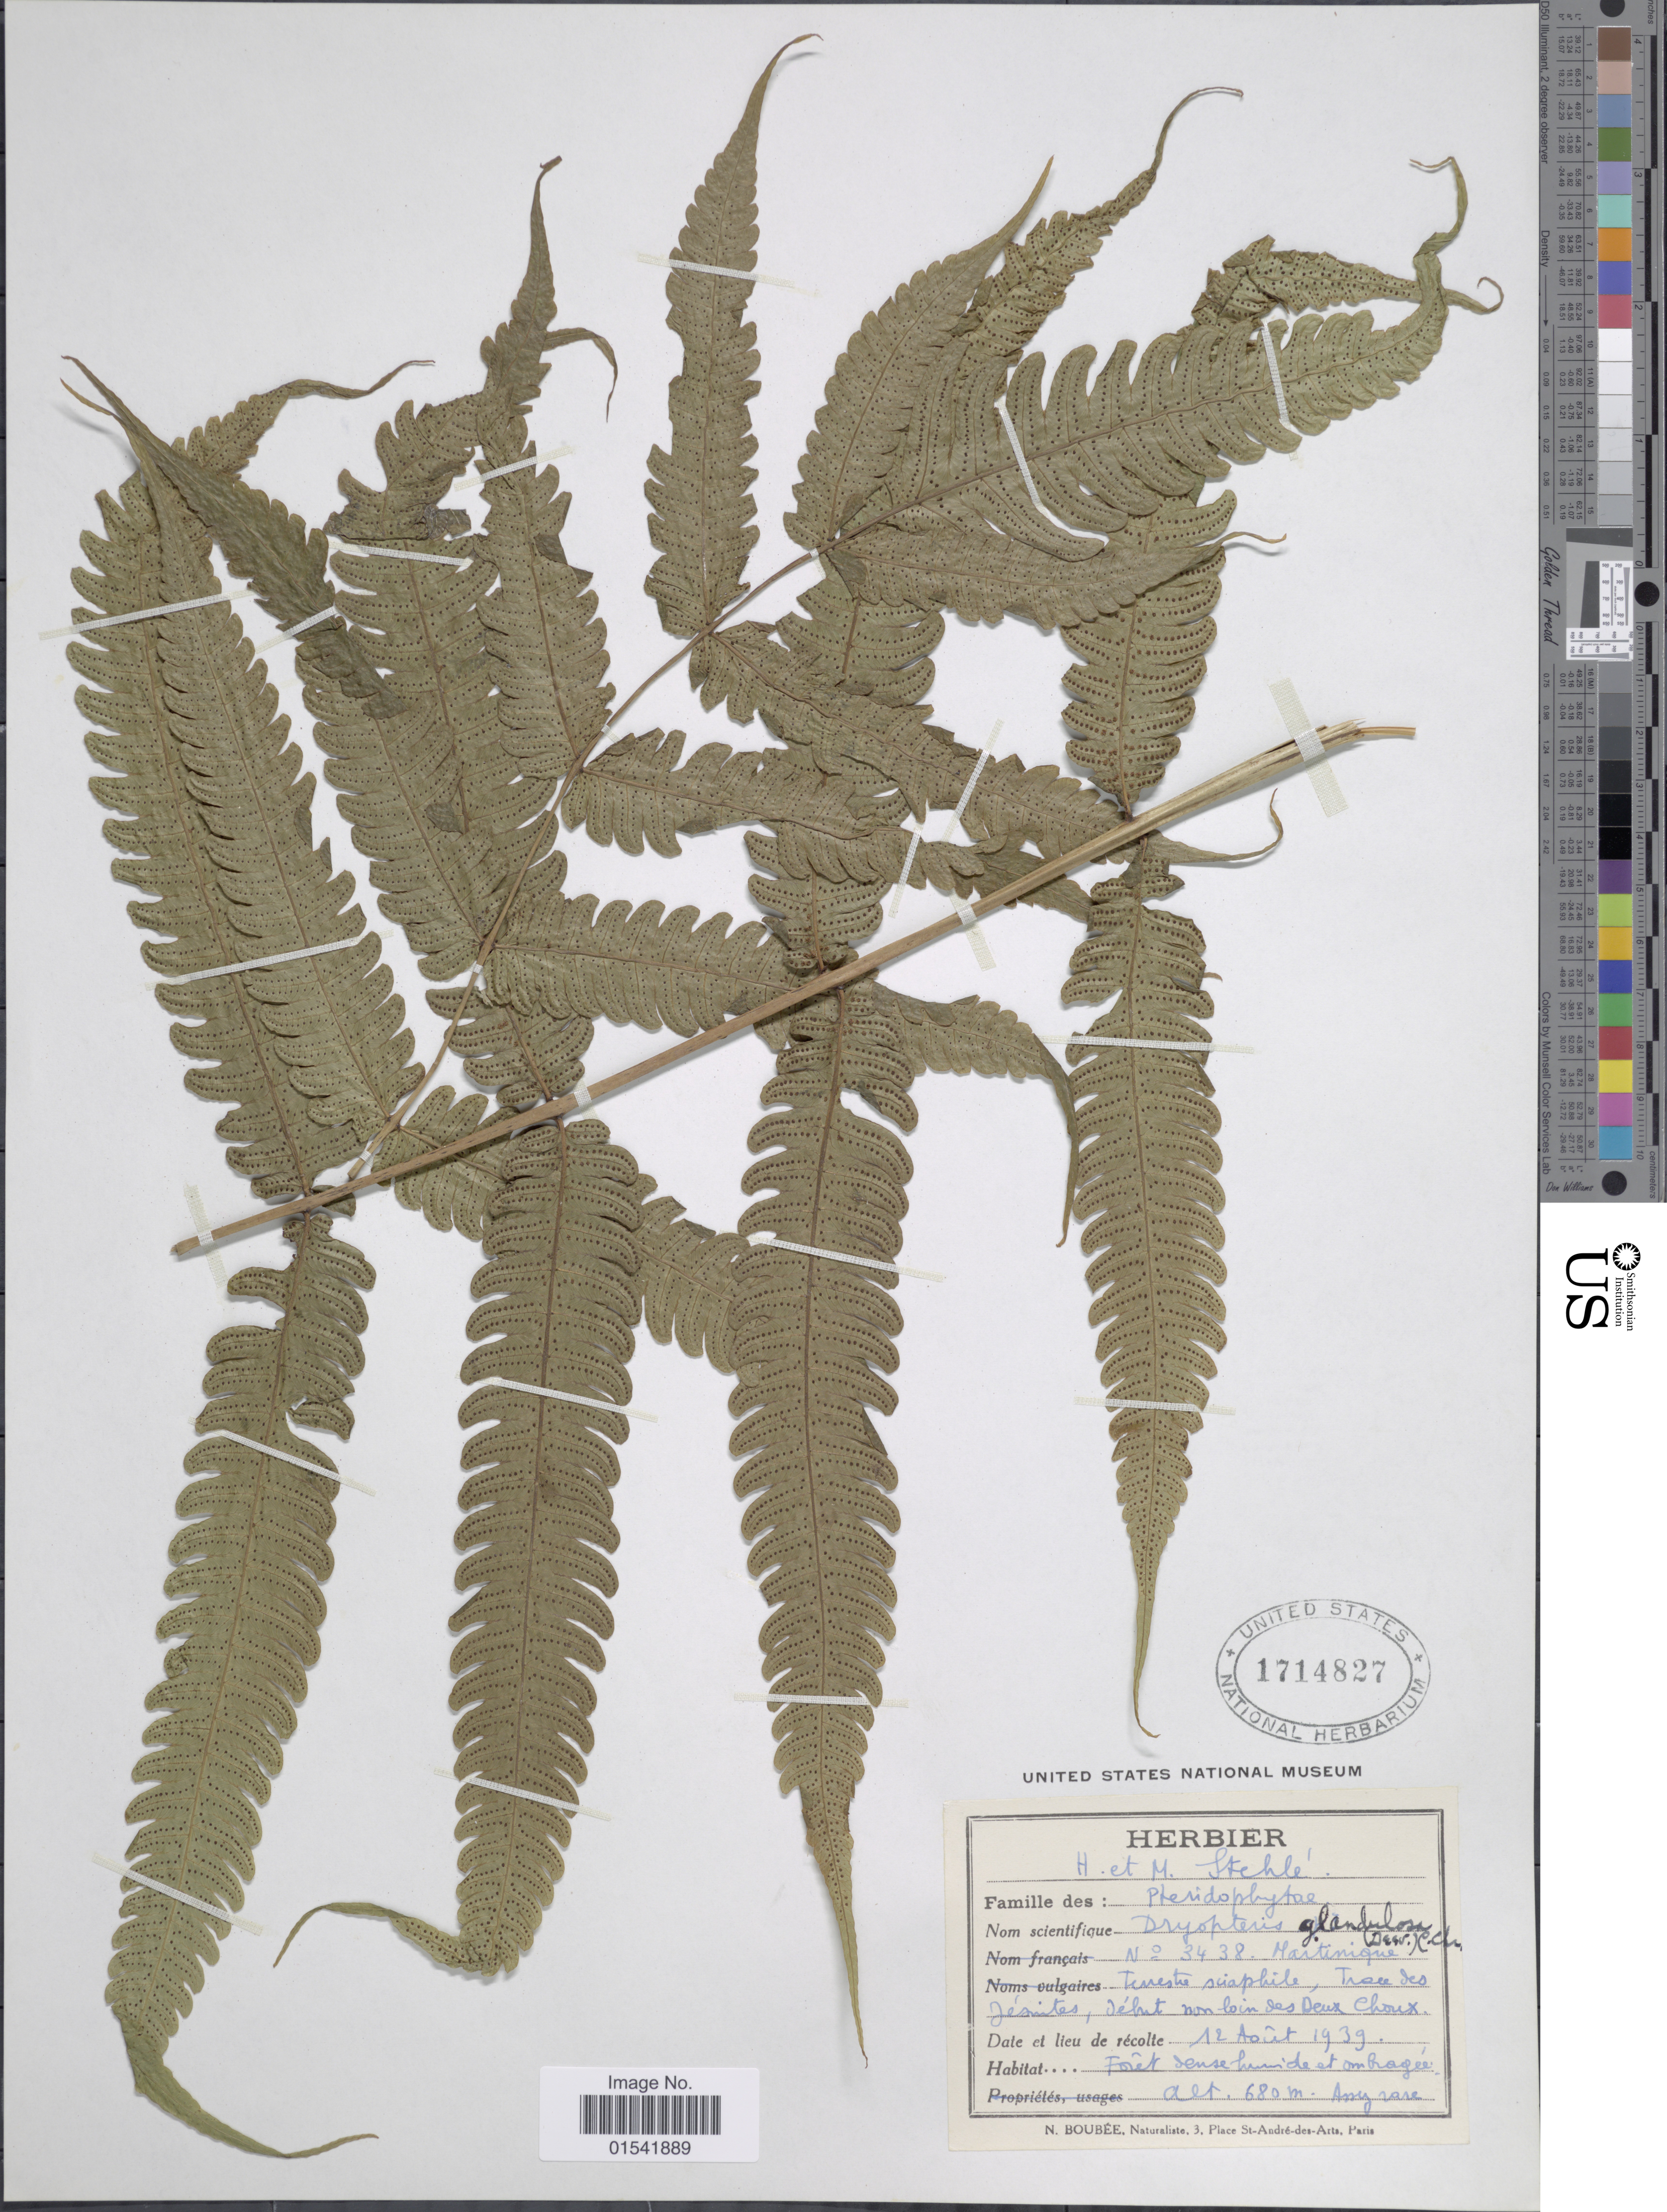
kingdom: Plantae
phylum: Tracheophyta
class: Polypodiopsida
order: Polypodiales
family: Thelypteridaceae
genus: Steiropteris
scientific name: Steiropteris glandulosa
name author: (Hook. f.) Pic. Serm.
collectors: H. Stehlé & M. Stehlé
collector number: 3438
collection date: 1939-08-12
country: Martinique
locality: Trace des Jésuites, début non loin des Deux Choux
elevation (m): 680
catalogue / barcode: US 1714827